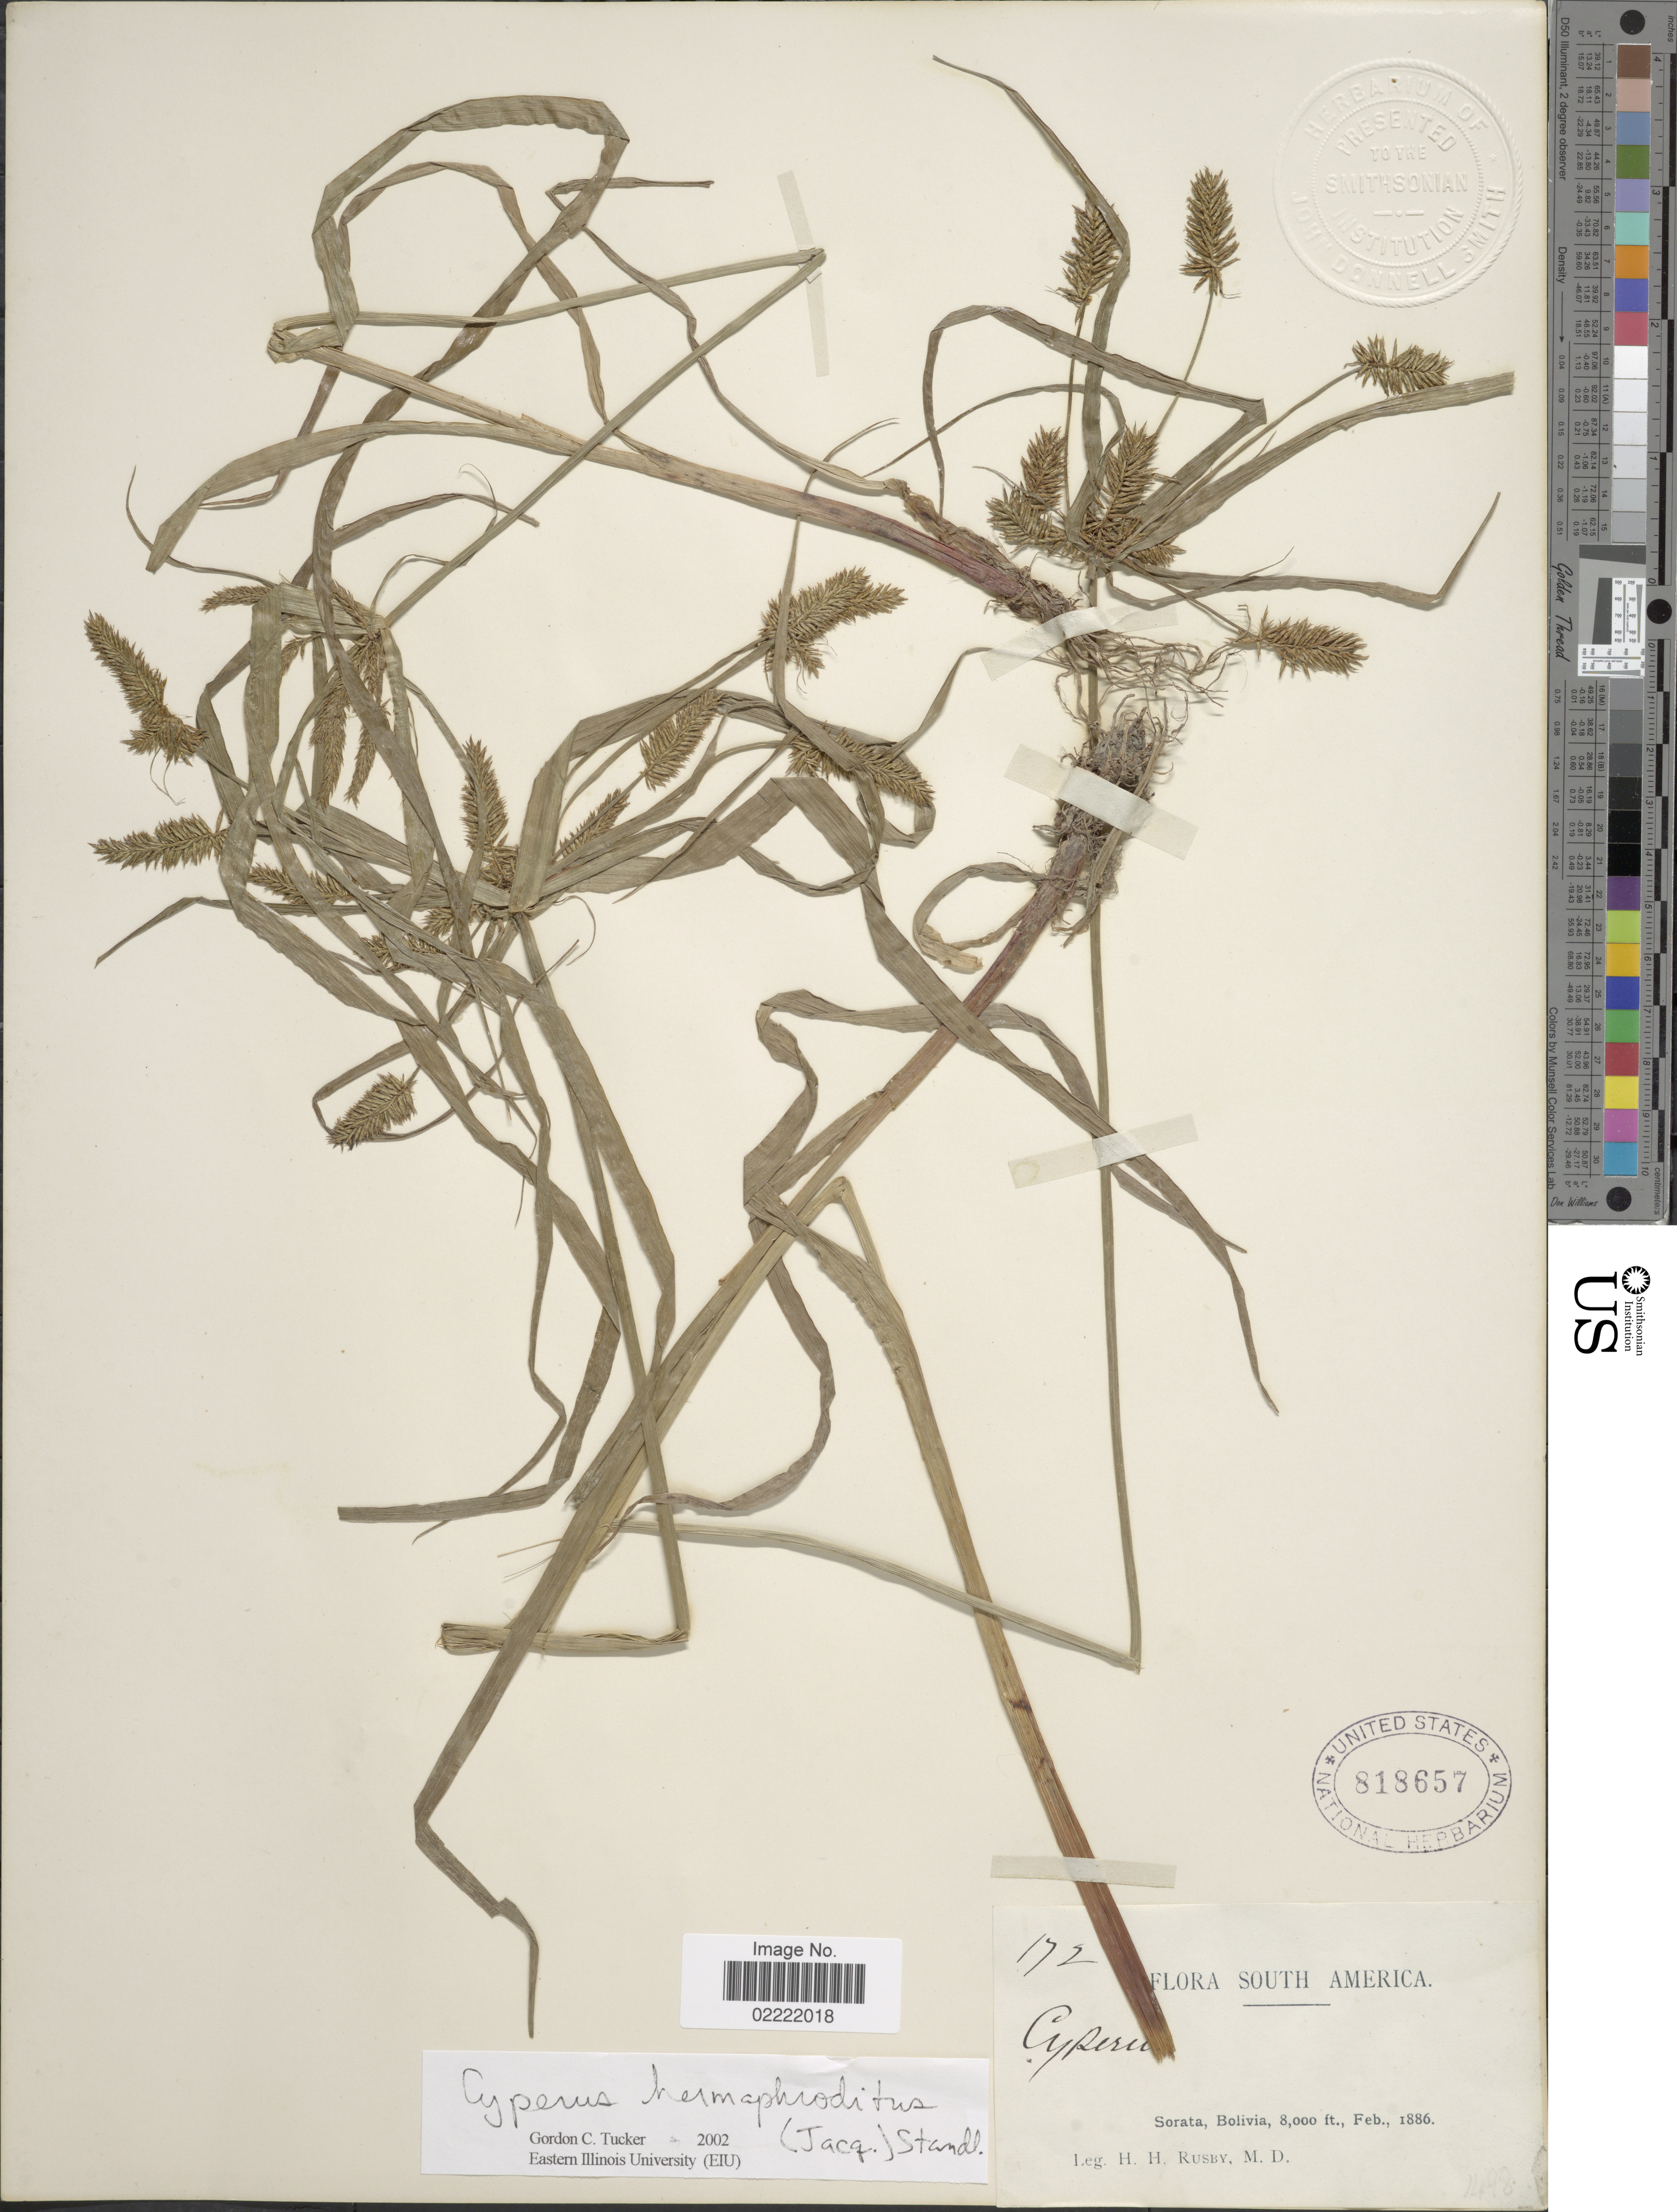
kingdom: Plantae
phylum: Tracheophyta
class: Liliopsida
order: Poales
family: Cyperaceae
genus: Cyperus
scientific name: Cyperus hermaphroditus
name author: (Jacq.) Standl.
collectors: H. H. Rusby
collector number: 172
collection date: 1886-02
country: Bolivia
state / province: La Páz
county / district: Larecaja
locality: Sorata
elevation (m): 2438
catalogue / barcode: US 818657